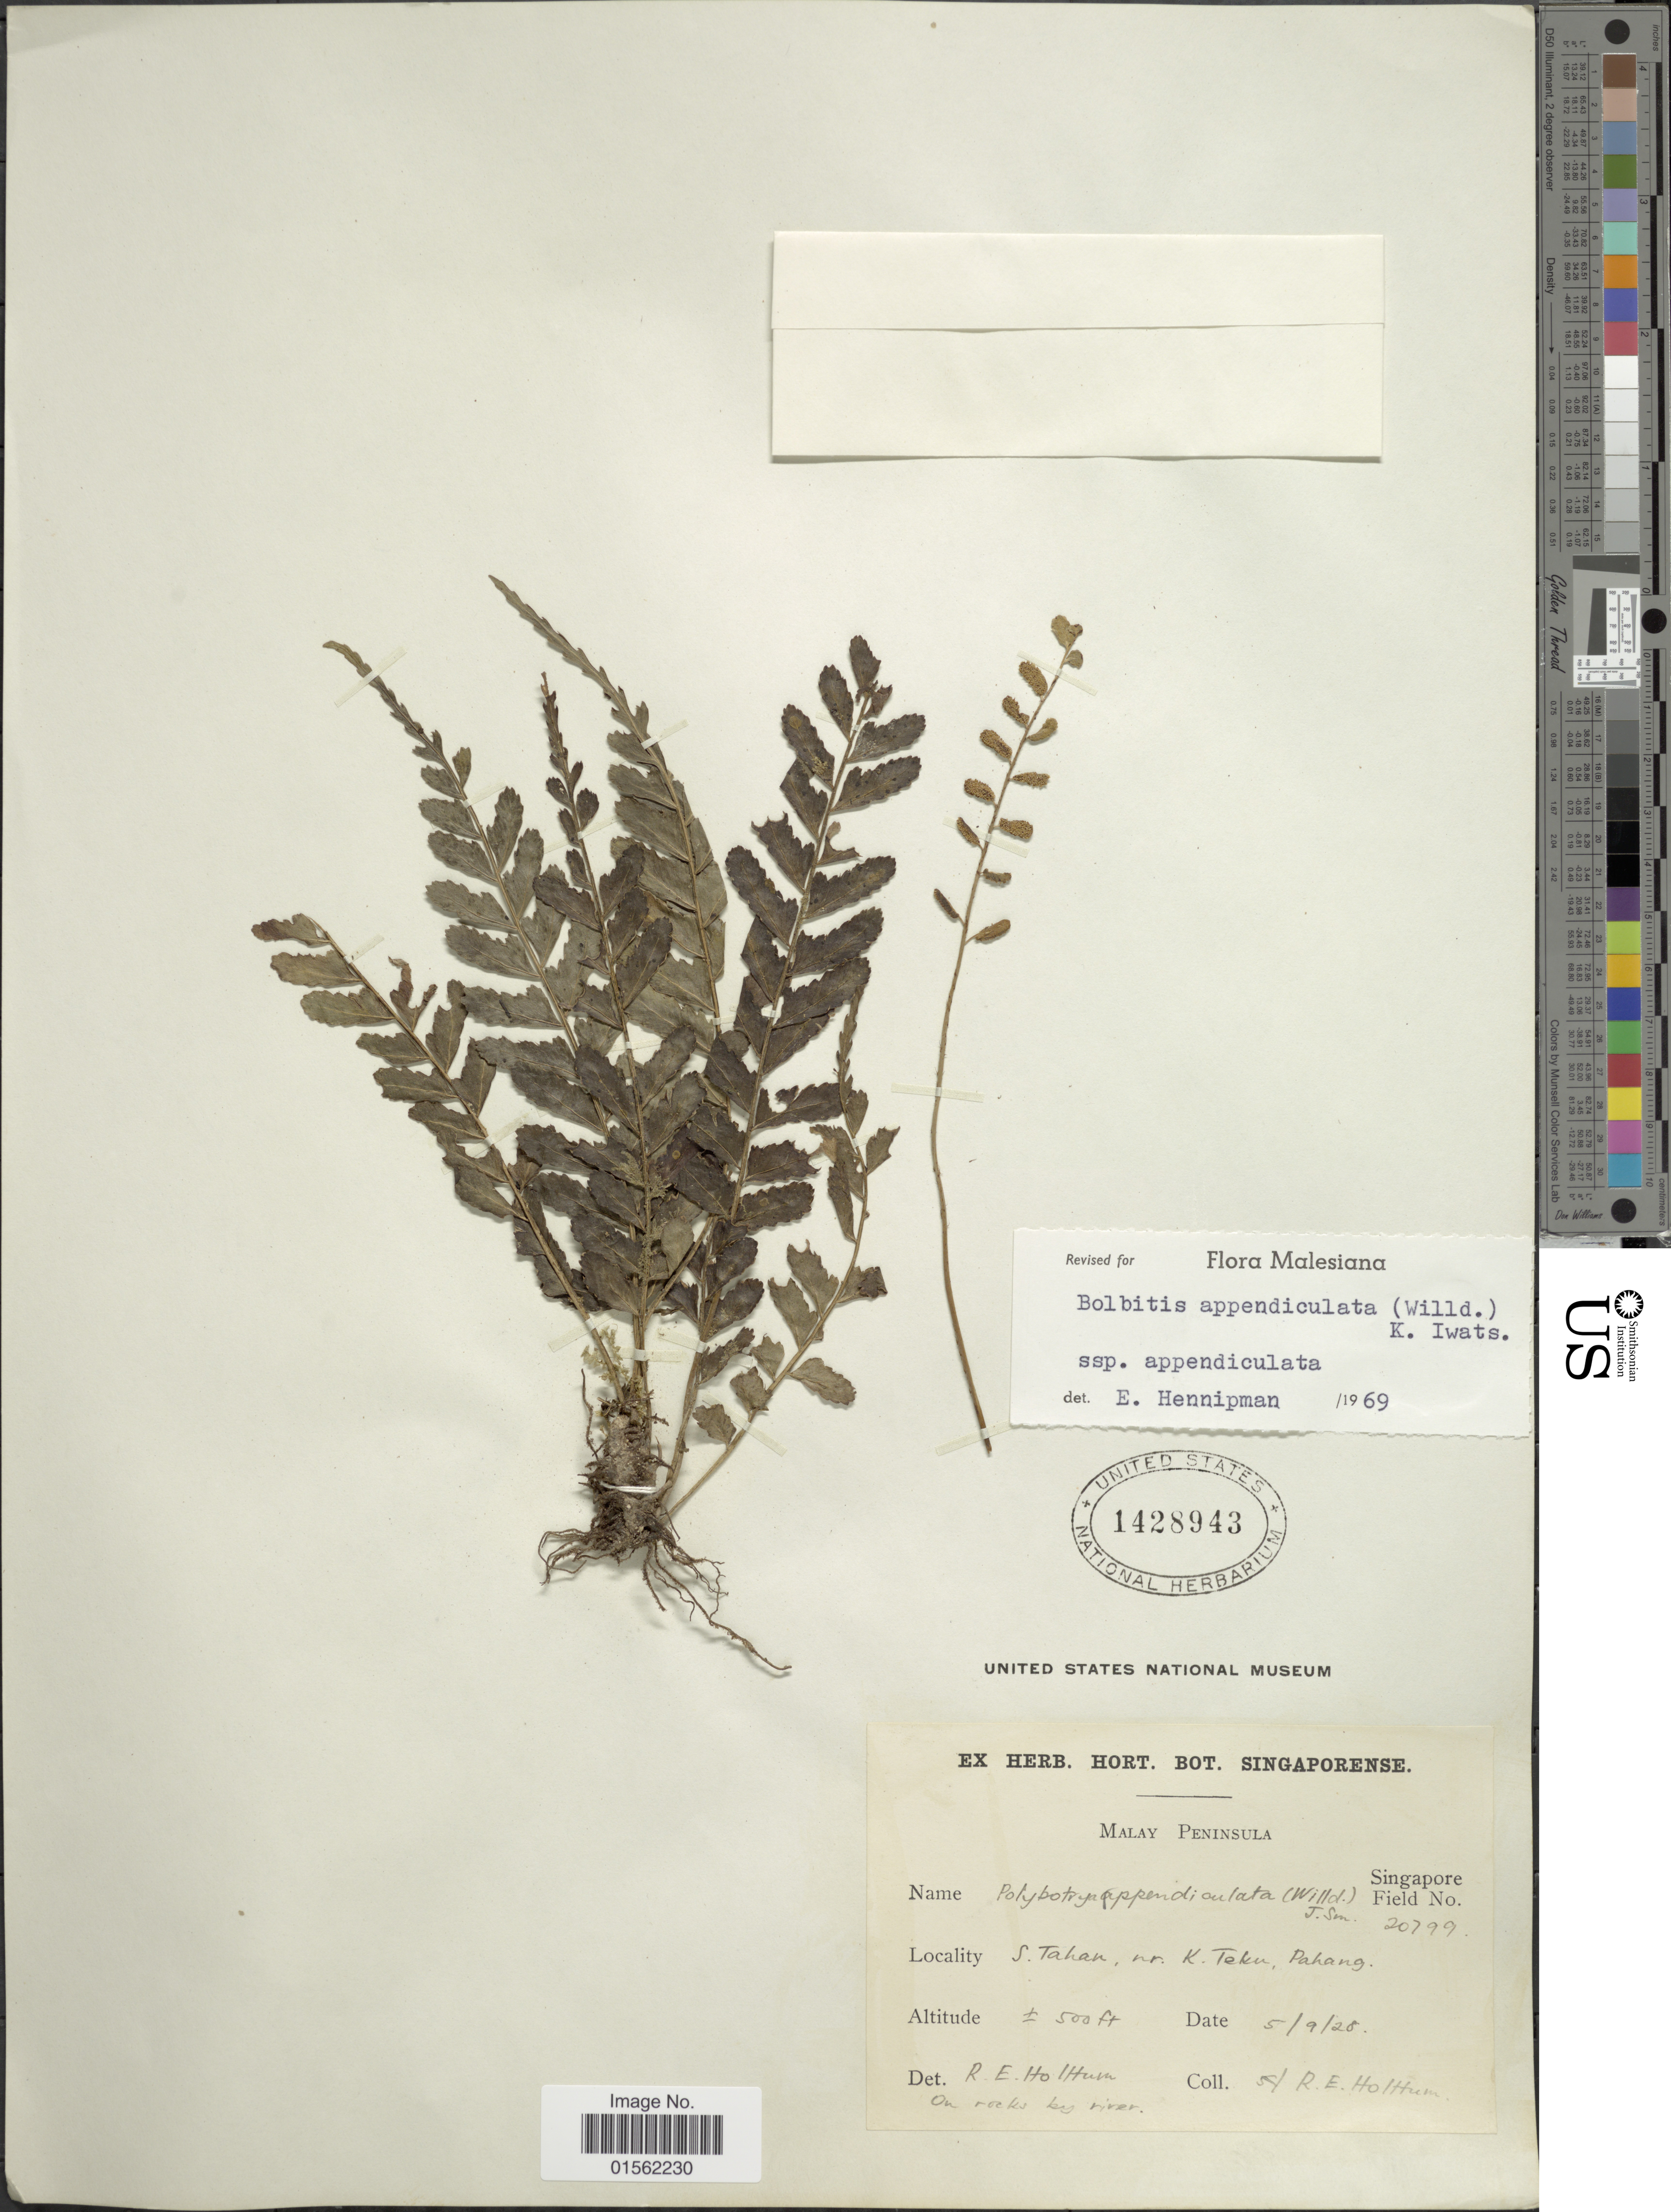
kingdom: Plantae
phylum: Tracheophyta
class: Polypodiopsida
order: Polypodiales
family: Dryopteridaceae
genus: Bolbitis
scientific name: Bolbitis appendiculata var. appendiculata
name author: (Willd.) K. Iwats.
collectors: R. E. Holttum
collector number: Singapore Field 20799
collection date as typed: Transcribed d/m/y: 5/9/26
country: Malaysia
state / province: Pahang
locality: S. Tahan, n K. Teku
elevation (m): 152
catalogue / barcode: US 1428943